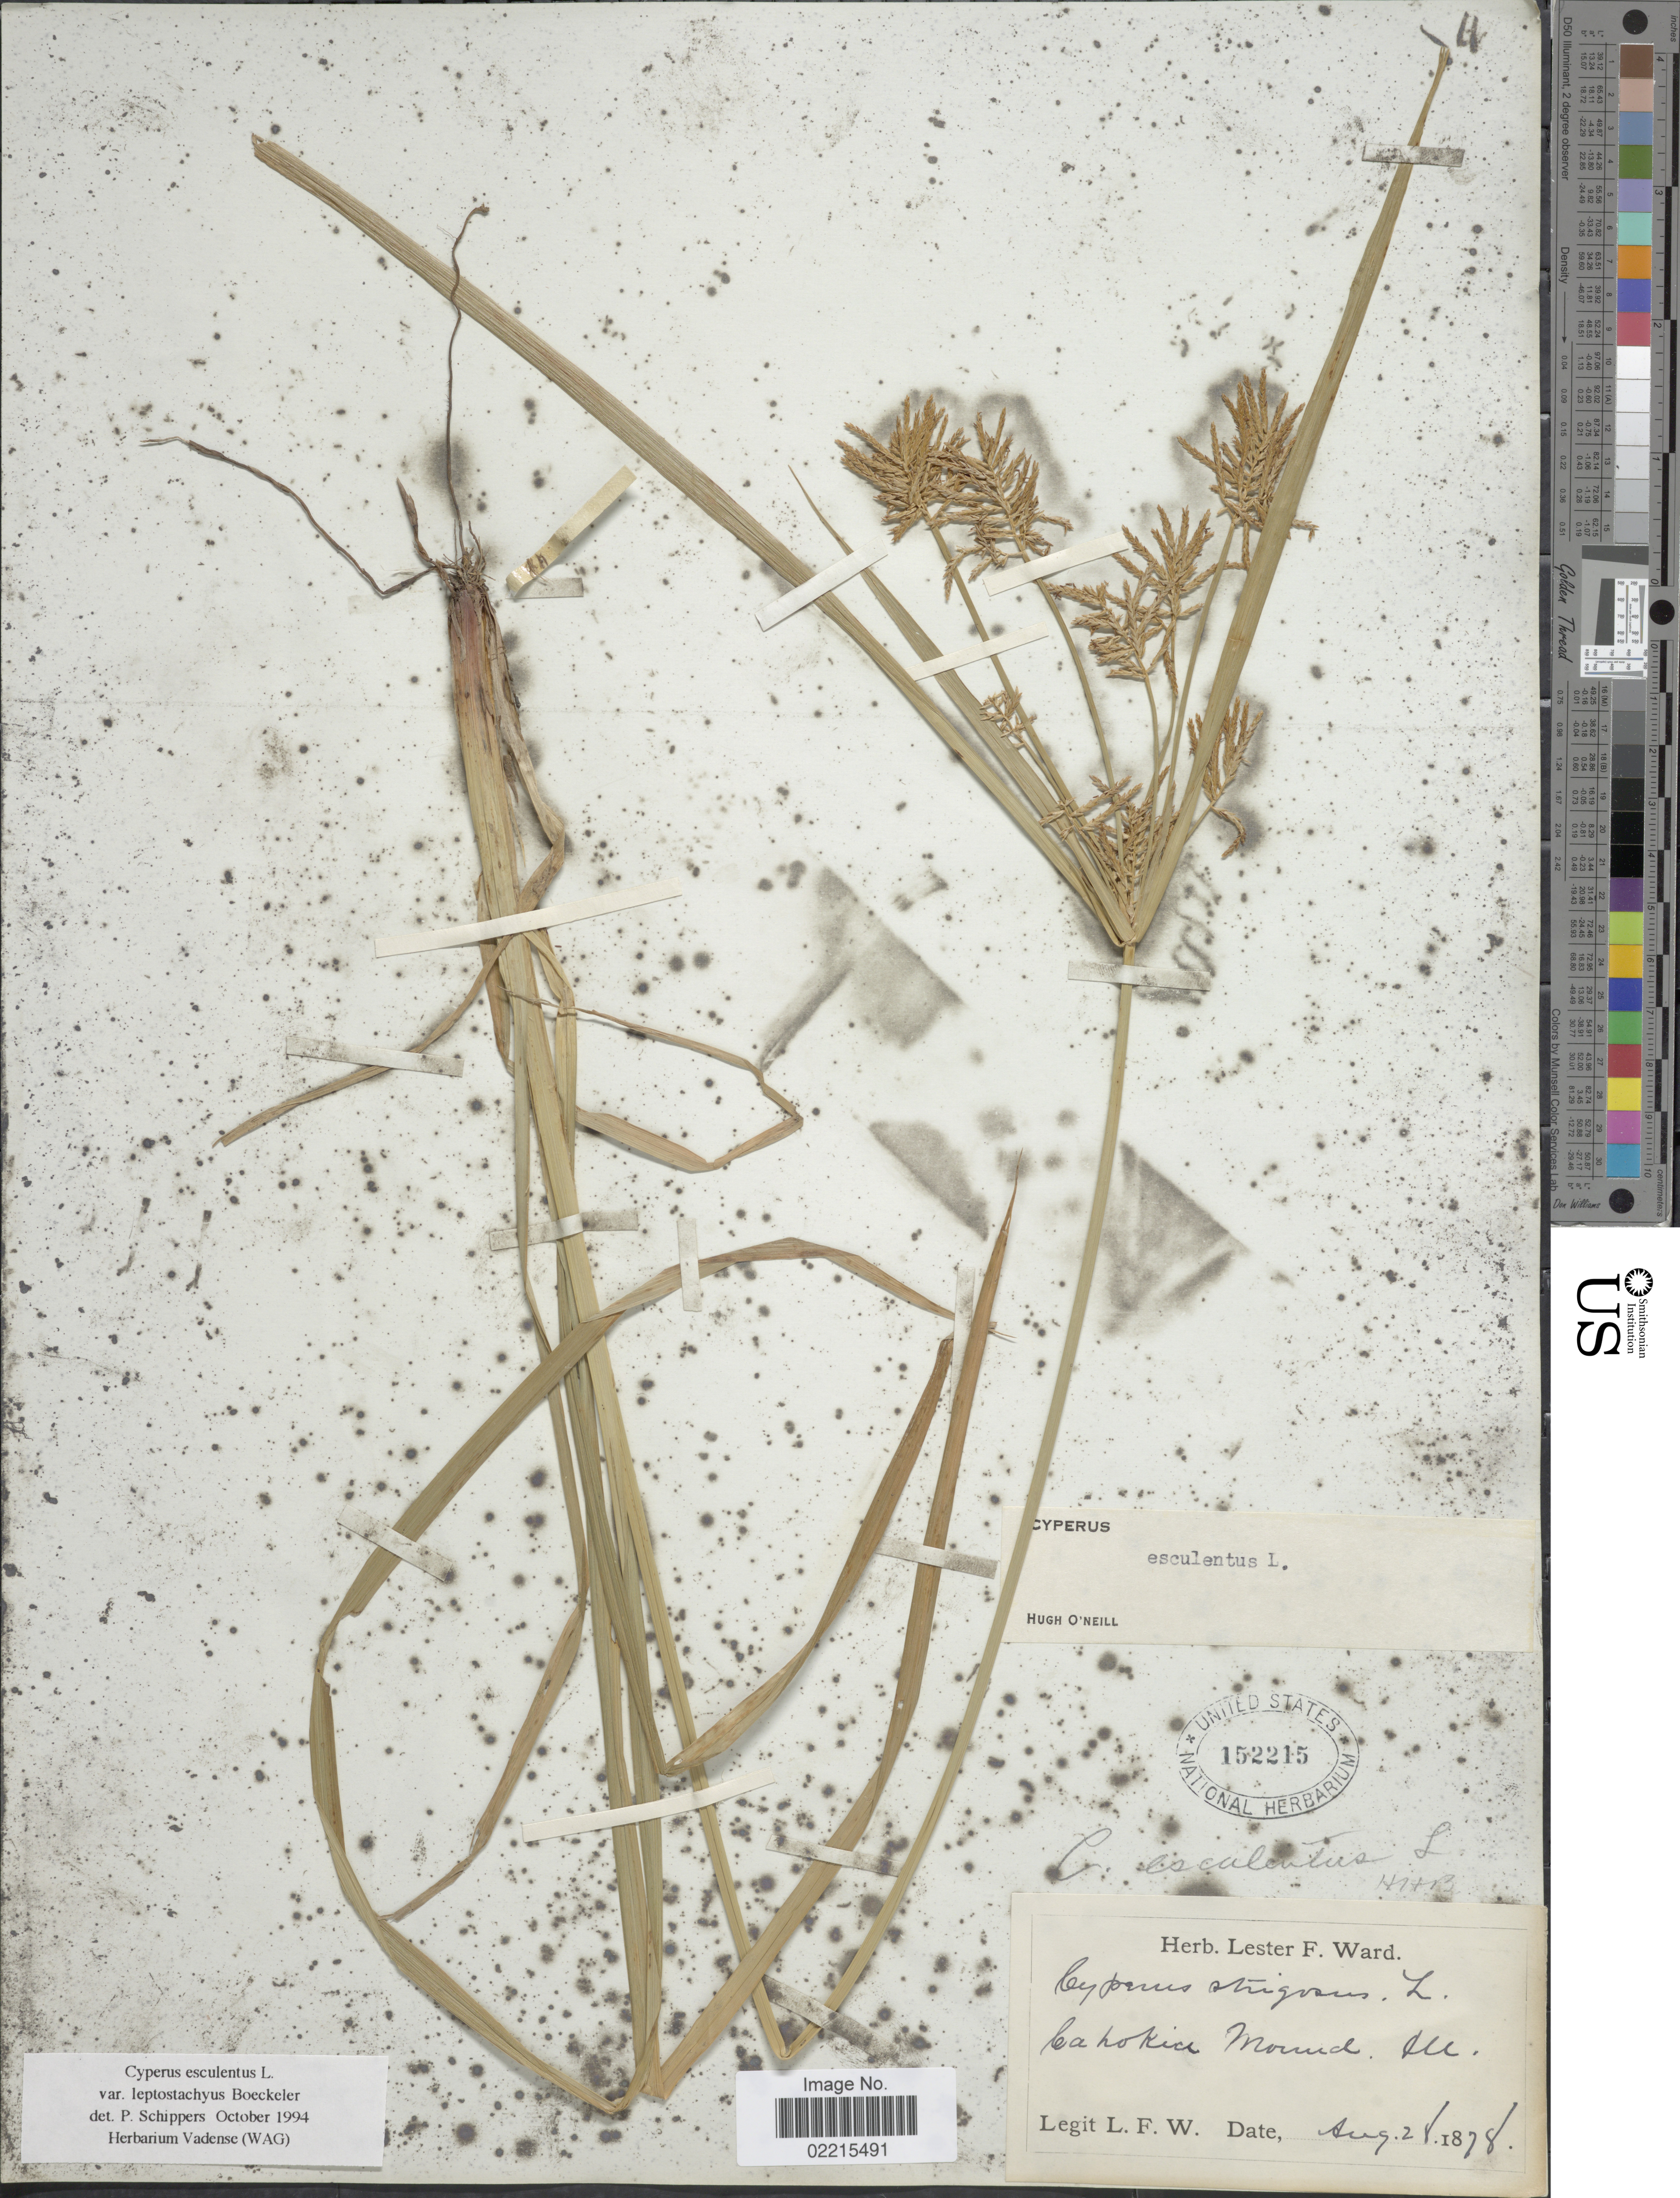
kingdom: Plantae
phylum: Tracheophyta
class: Liliopsida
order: Poales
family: Cyperaceae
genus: Cyperus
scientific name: Cyperus esculentus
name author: L.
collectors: L. F. Ward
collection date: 1878-08-28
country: United States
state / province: Illinois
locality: Cahokia Mound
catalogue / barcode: US 152215